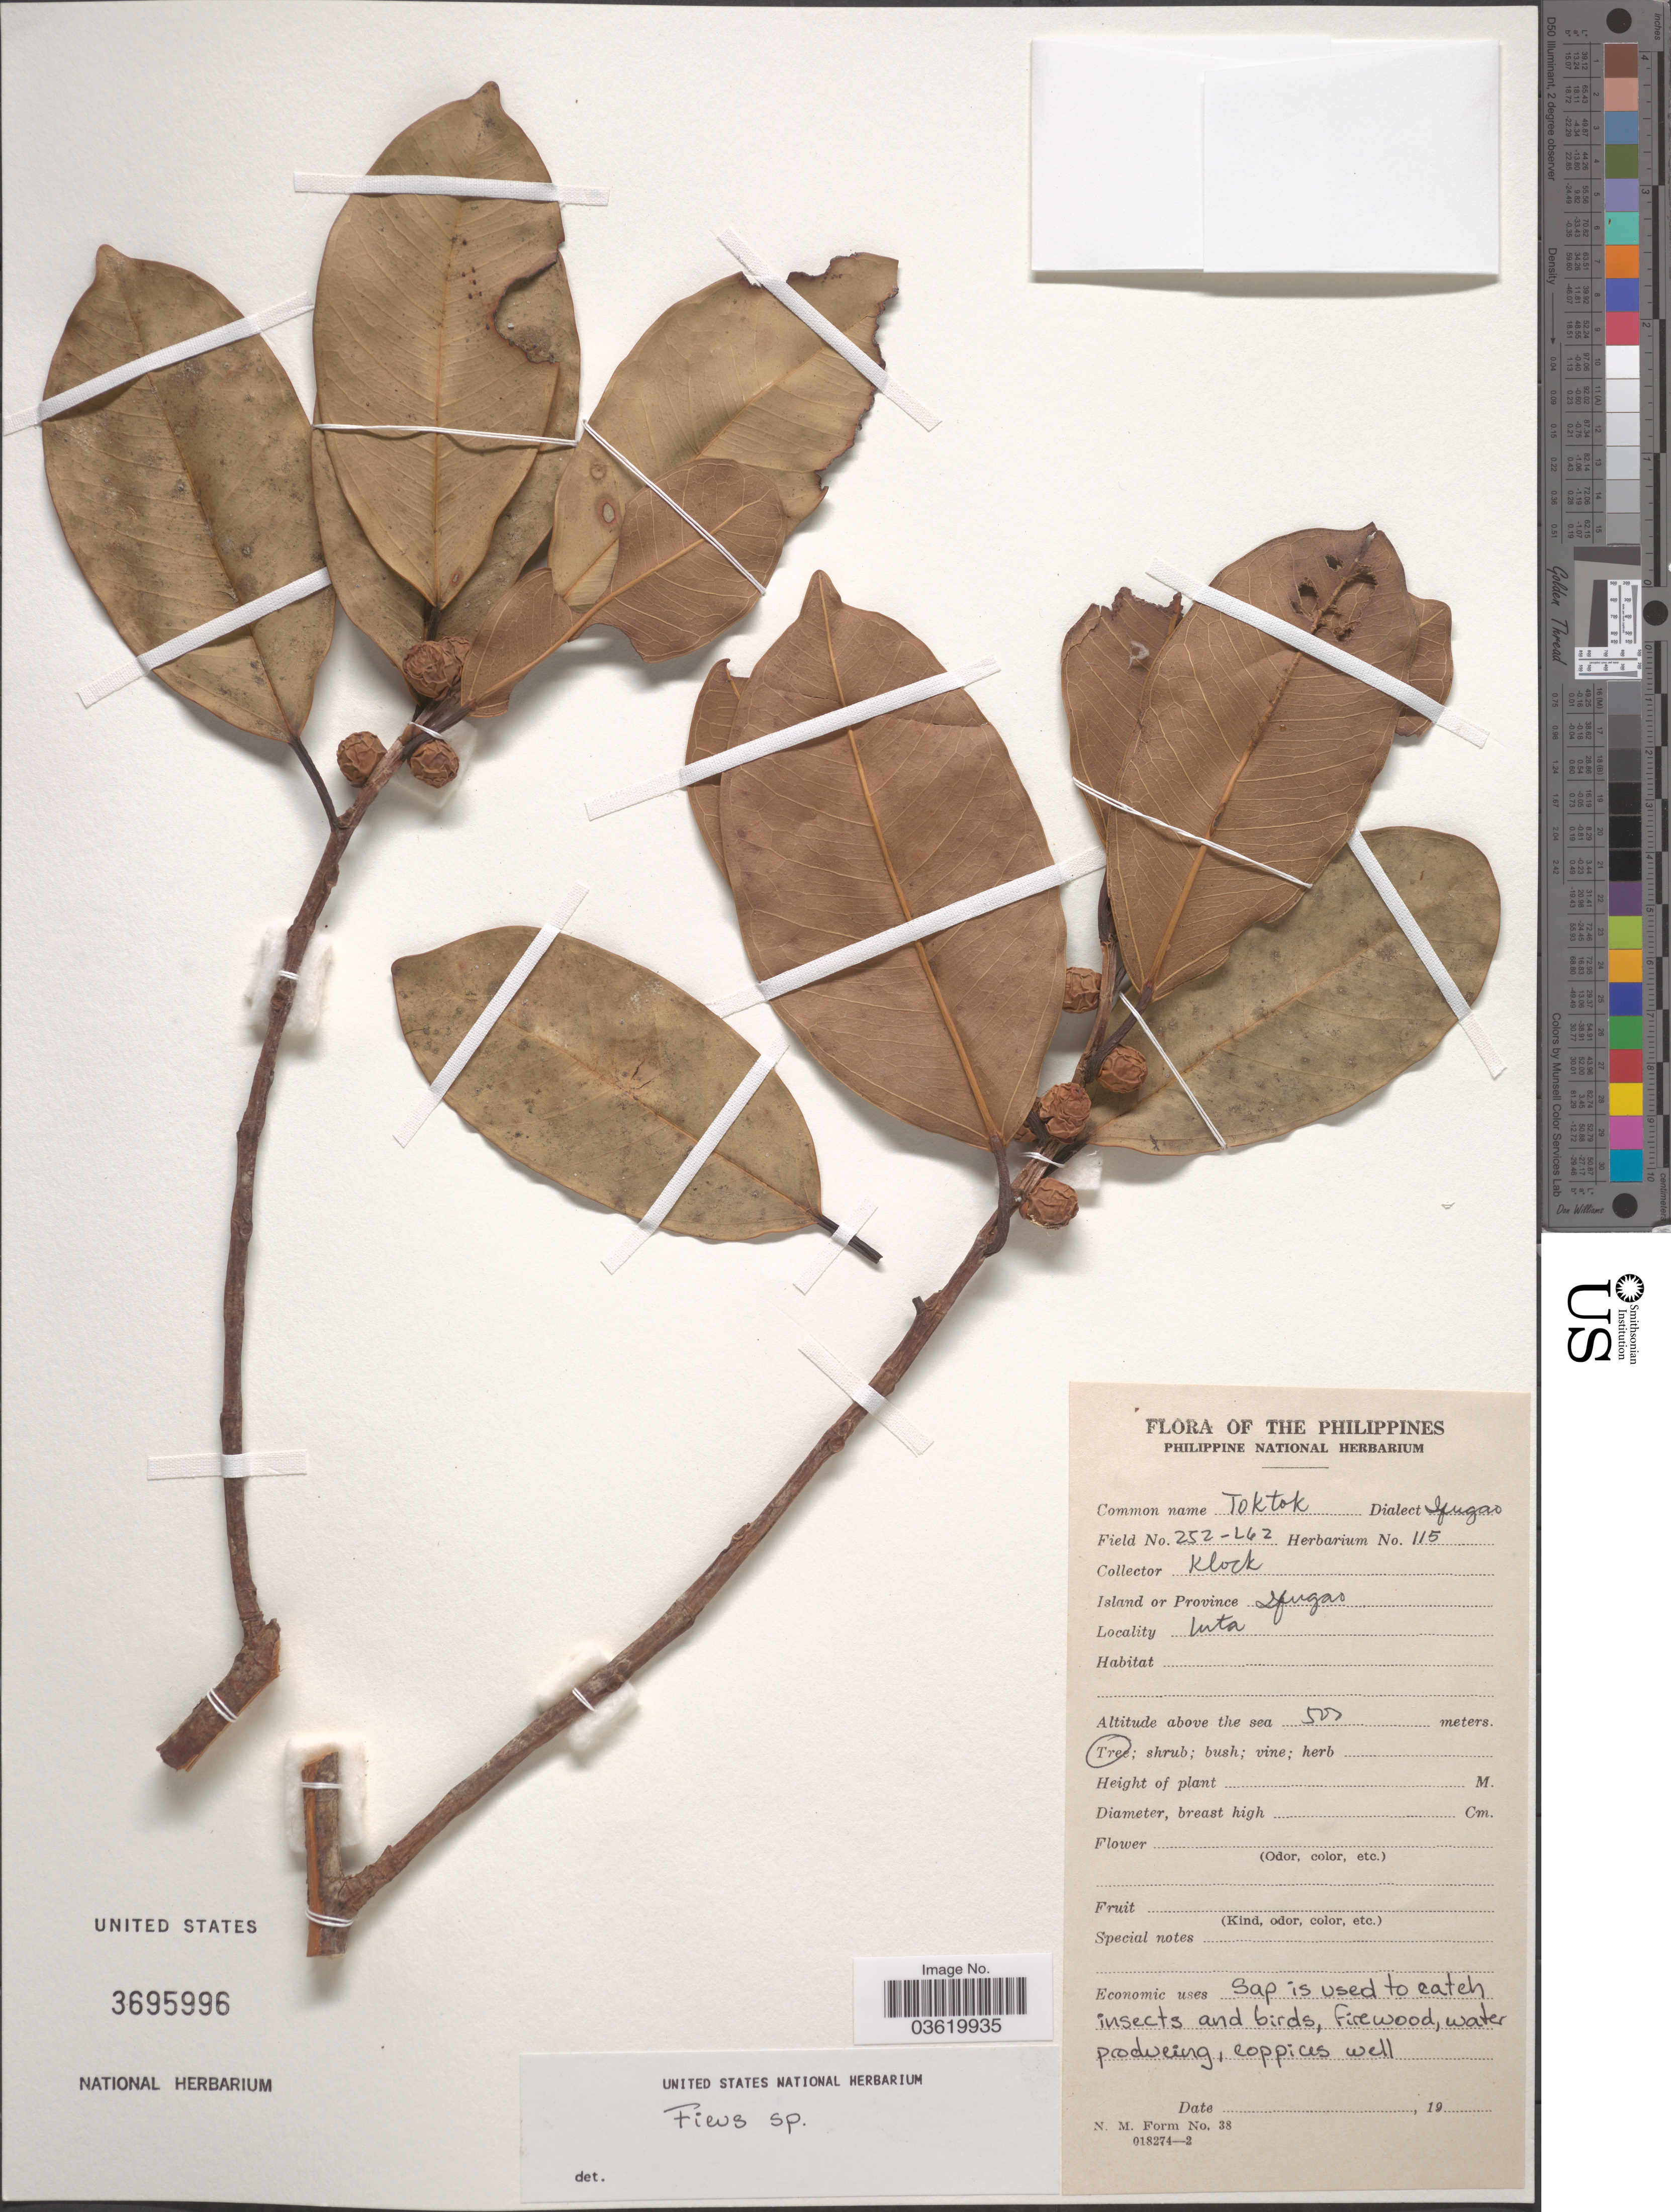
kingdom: Plantae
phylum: Tracheophyta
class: Magnoliopsida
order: Rosales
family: Moraceae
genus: Ficus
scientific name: Ficus sp.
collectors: Klock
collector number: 252-L62/115?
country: Philippines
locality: Island or Province Ifugao.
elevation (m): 500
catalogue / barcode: US 3695996